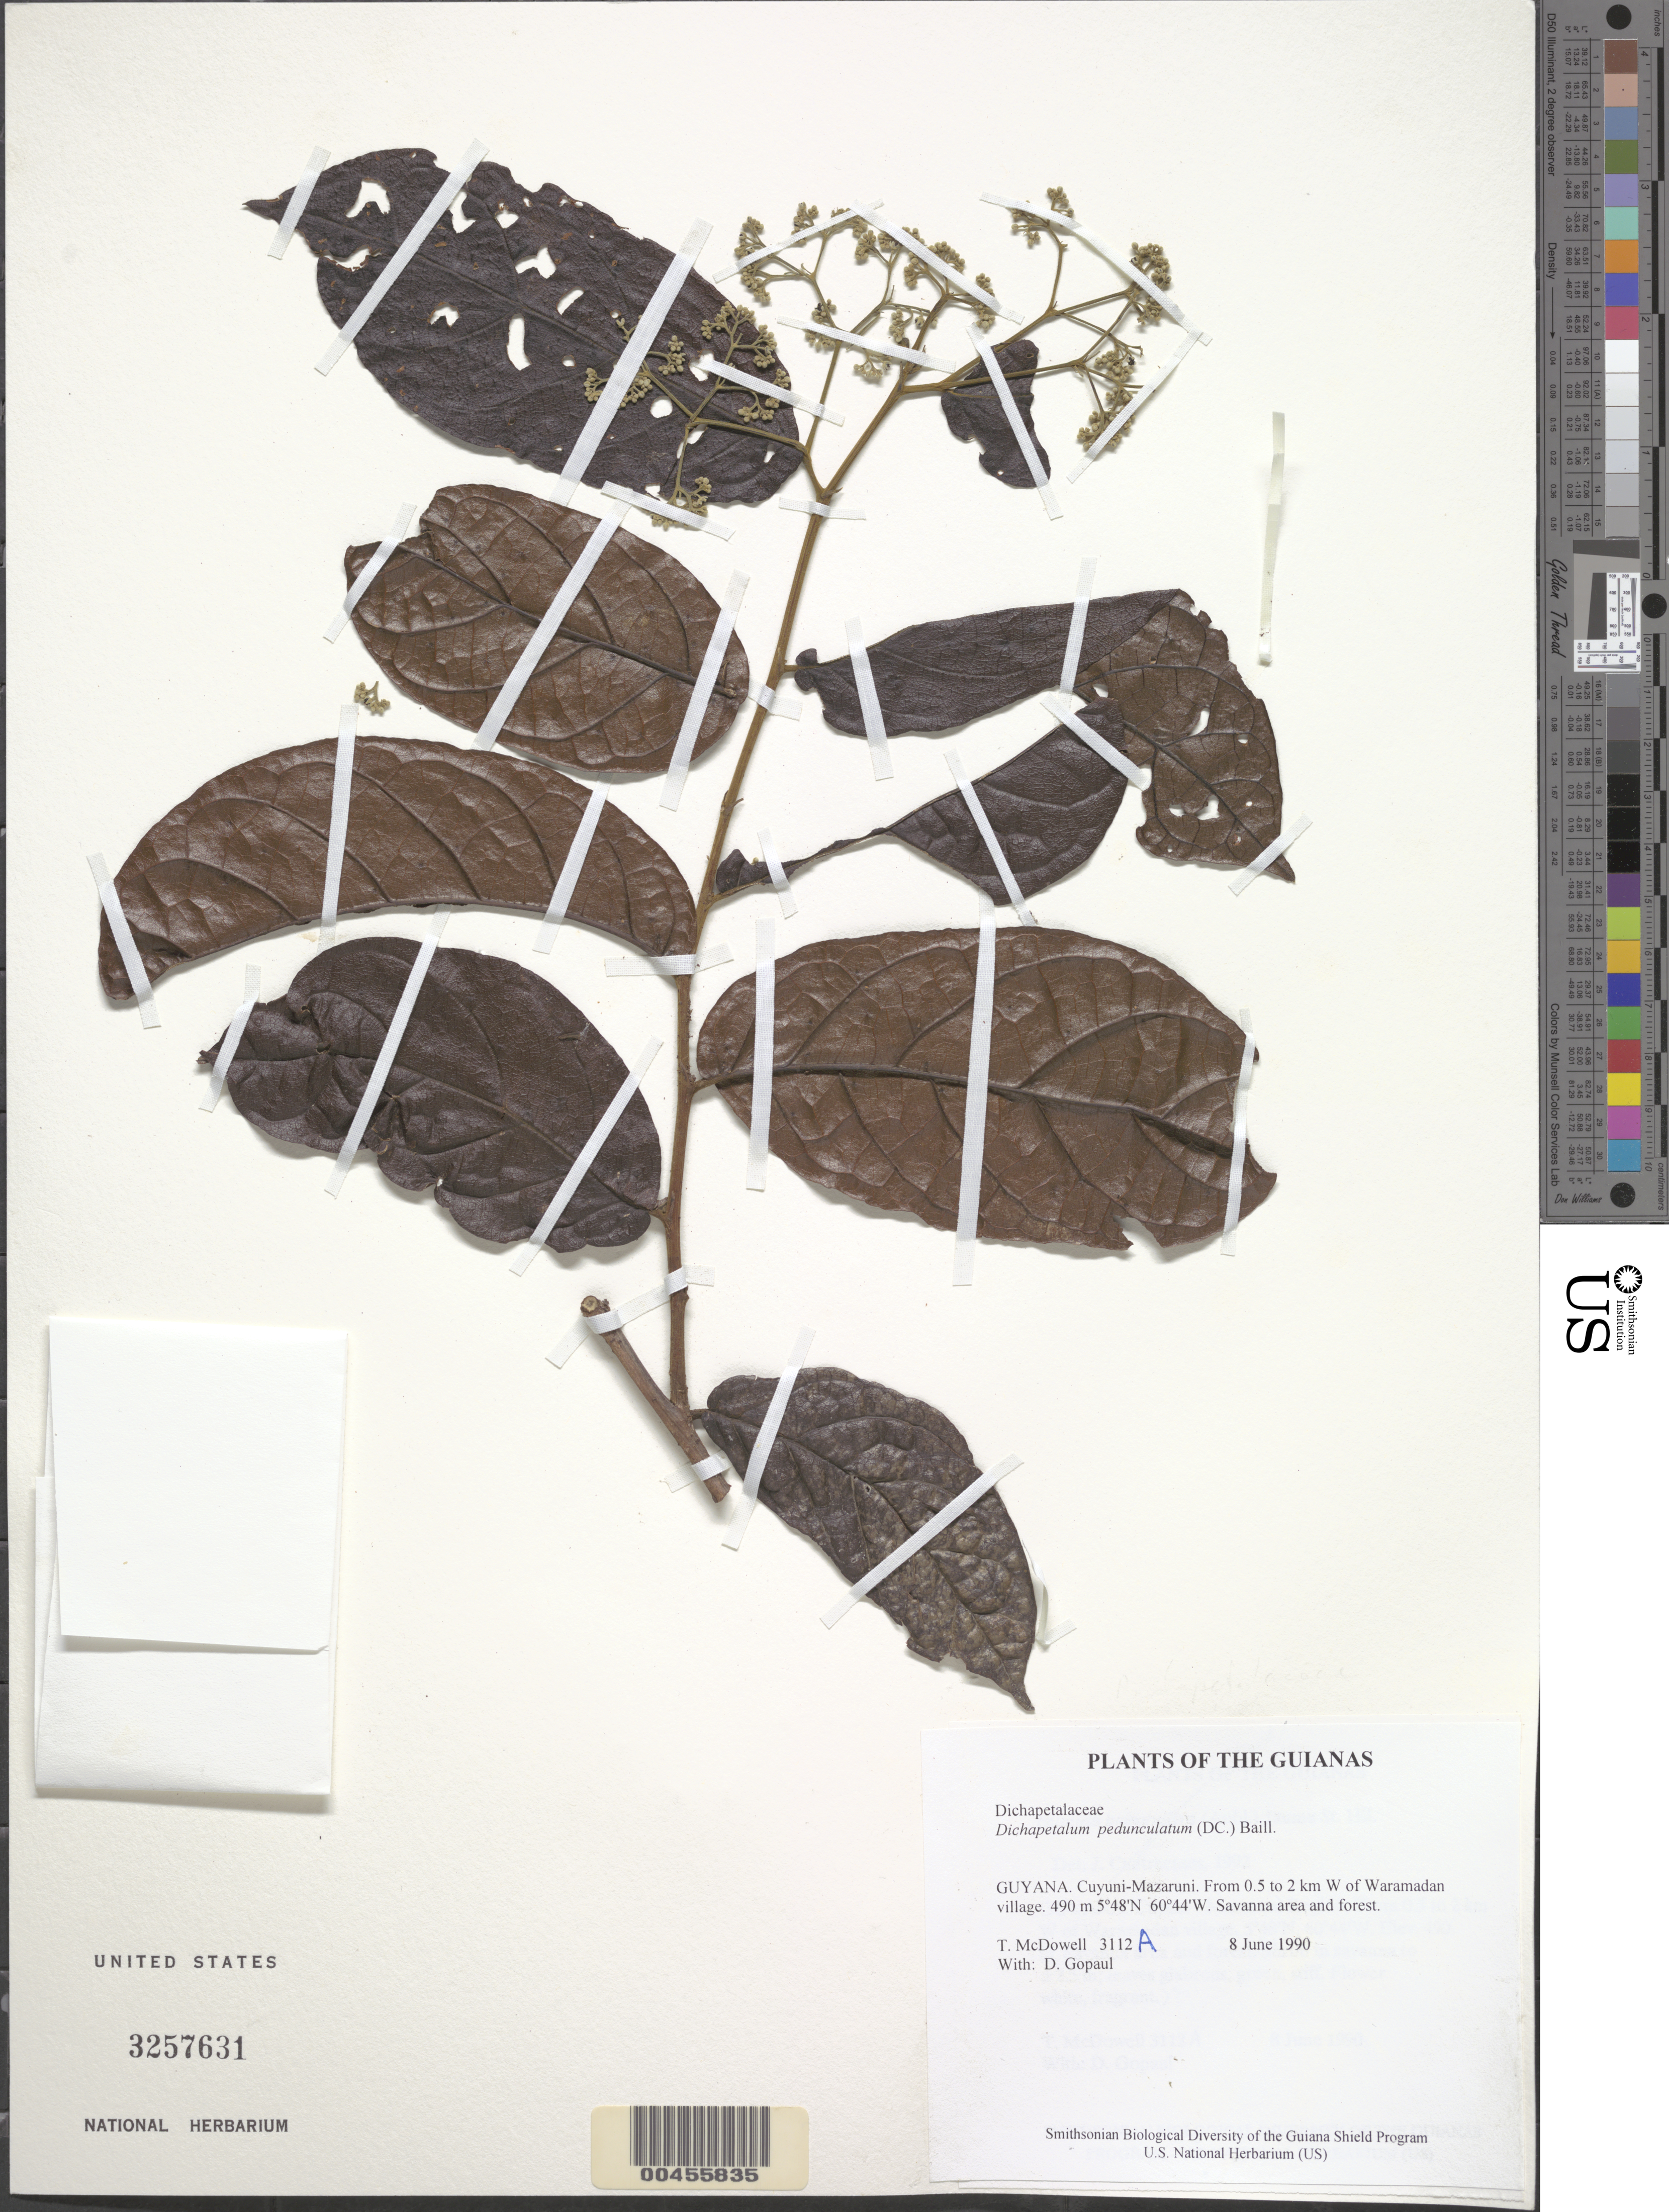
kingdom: Plantae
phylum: Tracheophyta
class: Magnoliopsida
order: Malpighiales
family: Dichapetalaceae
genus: Dichapetalum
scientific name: Dichapetalum pedunculatum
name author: (DC.) Baill.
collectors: T. McDowell & D. Gopaul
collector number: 3112 a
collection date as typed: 8 June 1990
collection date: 1990-06-08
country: Guyana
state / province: Cuyuni-Mazaruni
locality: From 0.5 to 2 km W of Waramadan village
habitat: Savanna area and forest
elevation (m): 490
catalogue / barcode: US 3257631